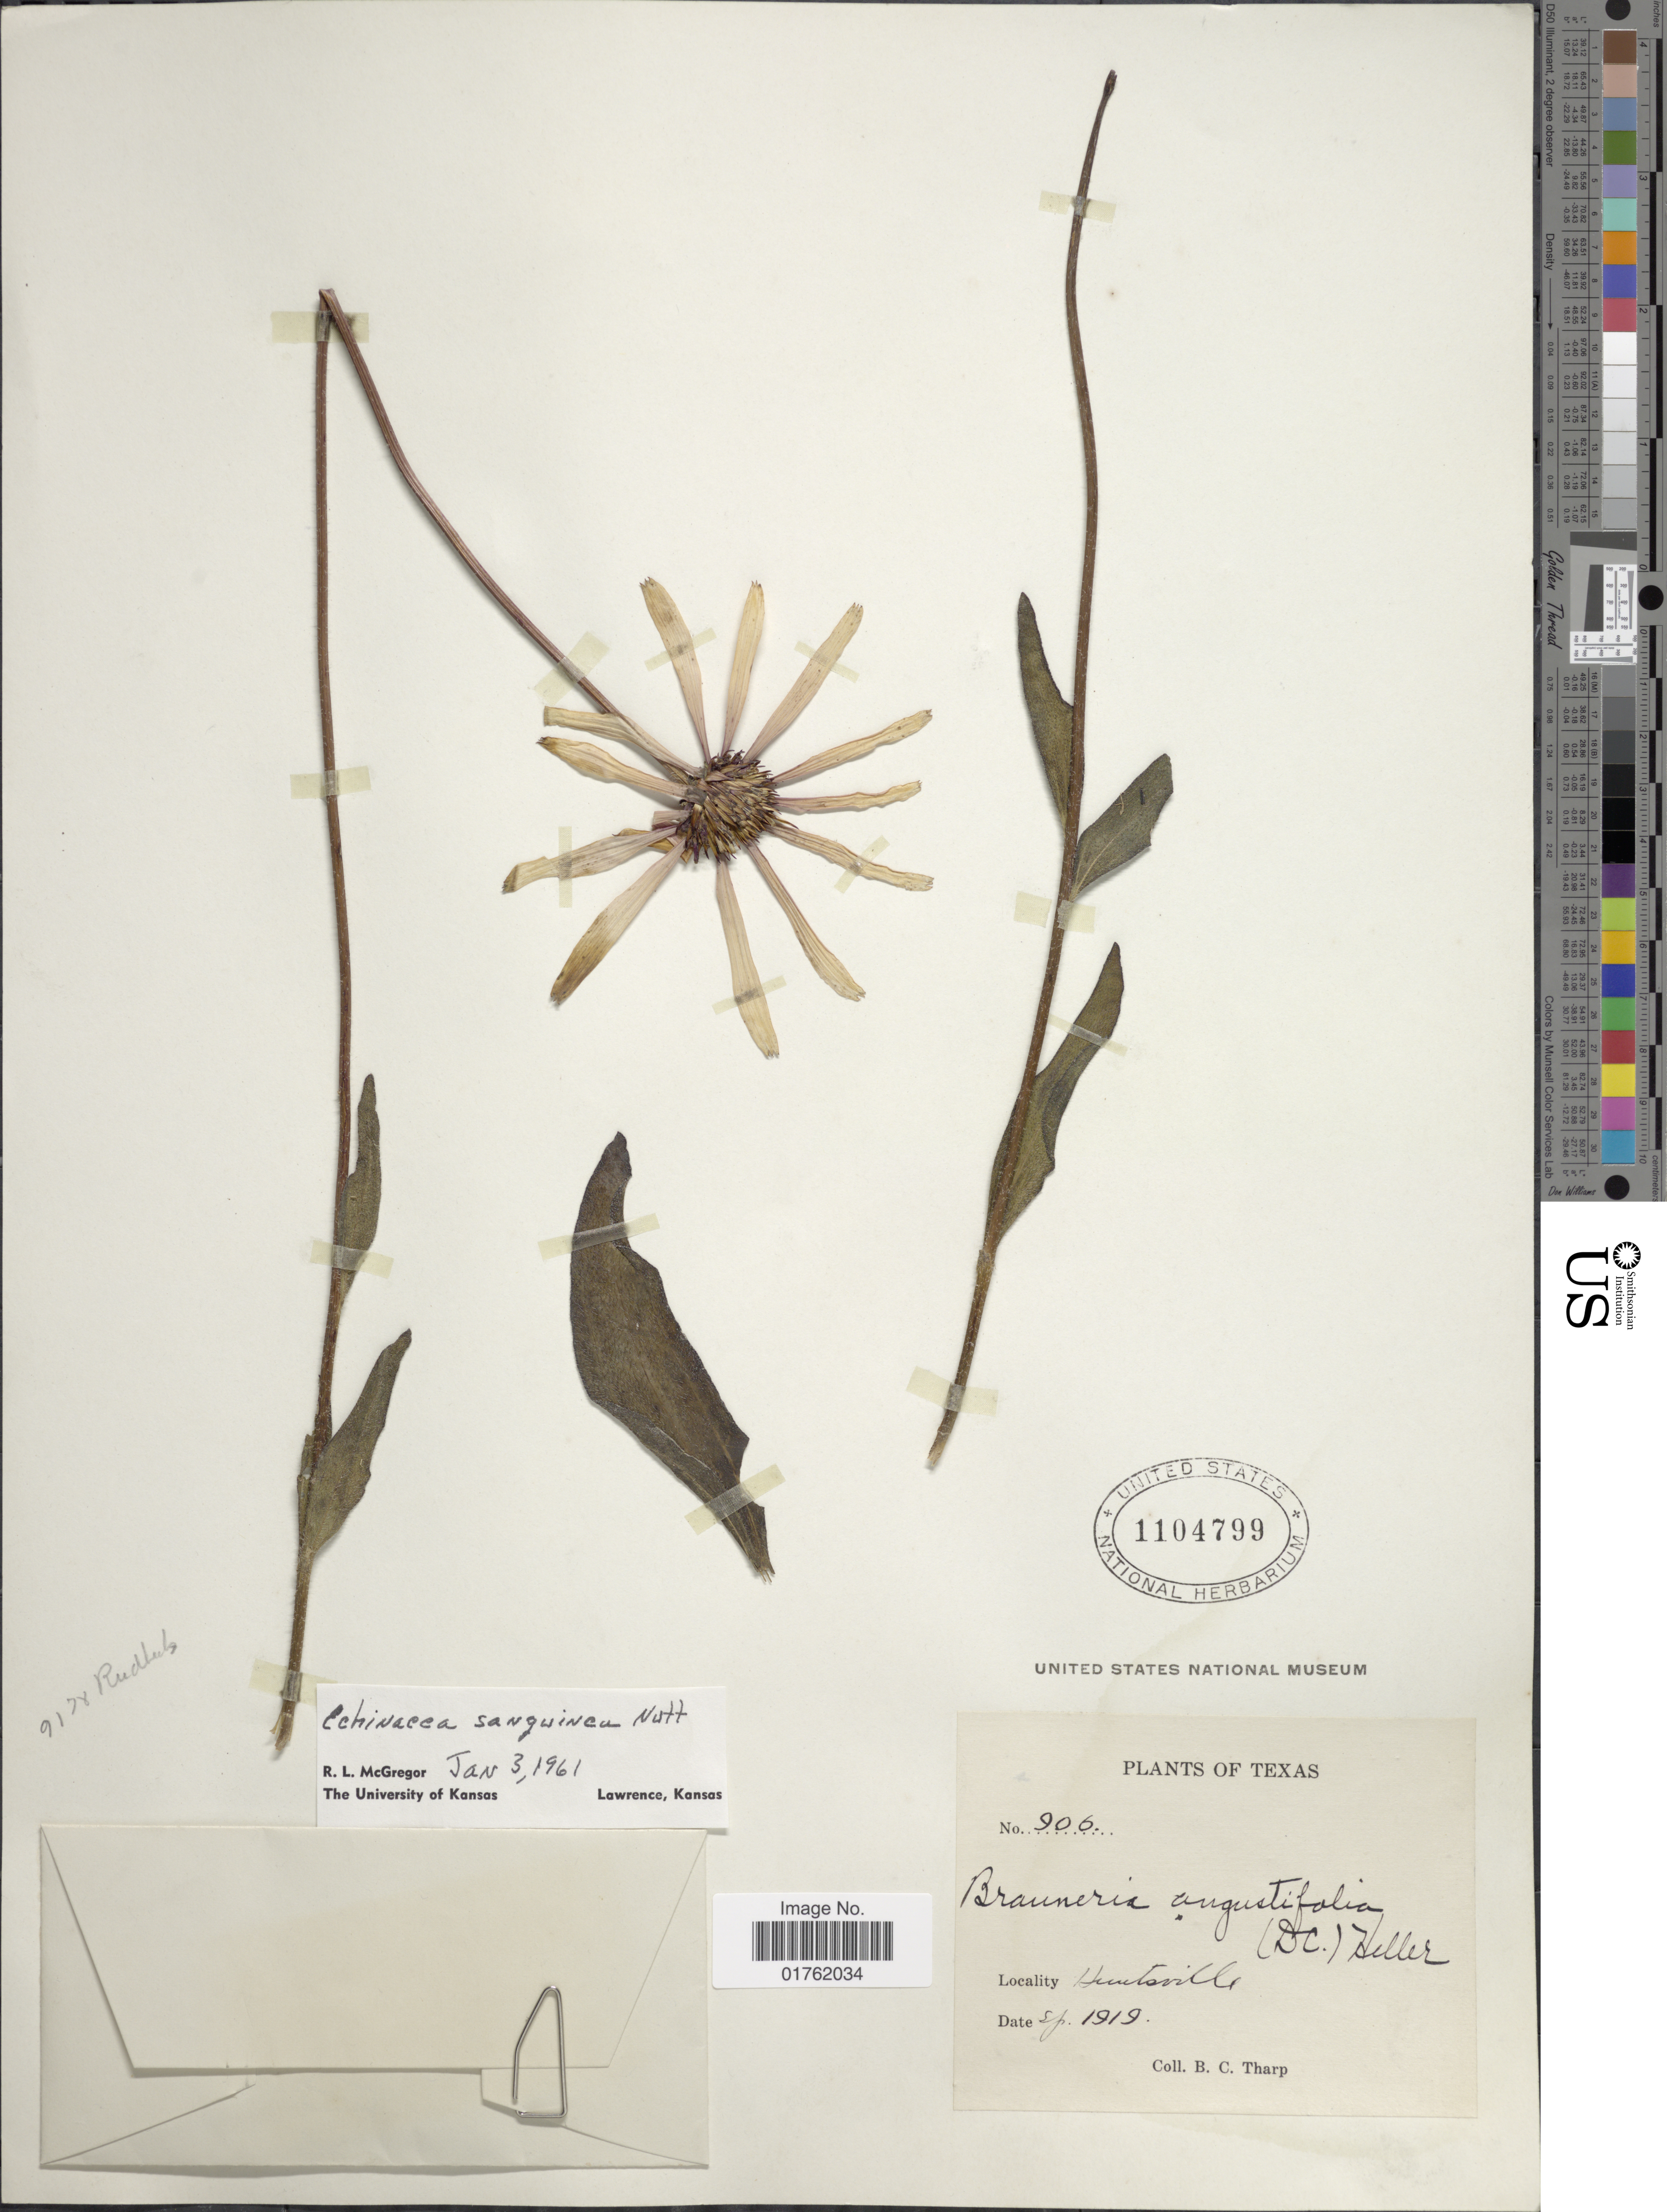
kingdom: Plantae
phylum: Tracheophyta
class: Magnoliopsida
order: Asterales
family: Asteraceae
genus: Echinacea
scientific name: Echinacea sanguinea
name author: Nutt.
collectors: B. C. Tharp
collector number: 906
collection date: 1919-09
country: United States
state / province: Texas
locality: Huntsville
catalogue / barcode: US 1104799